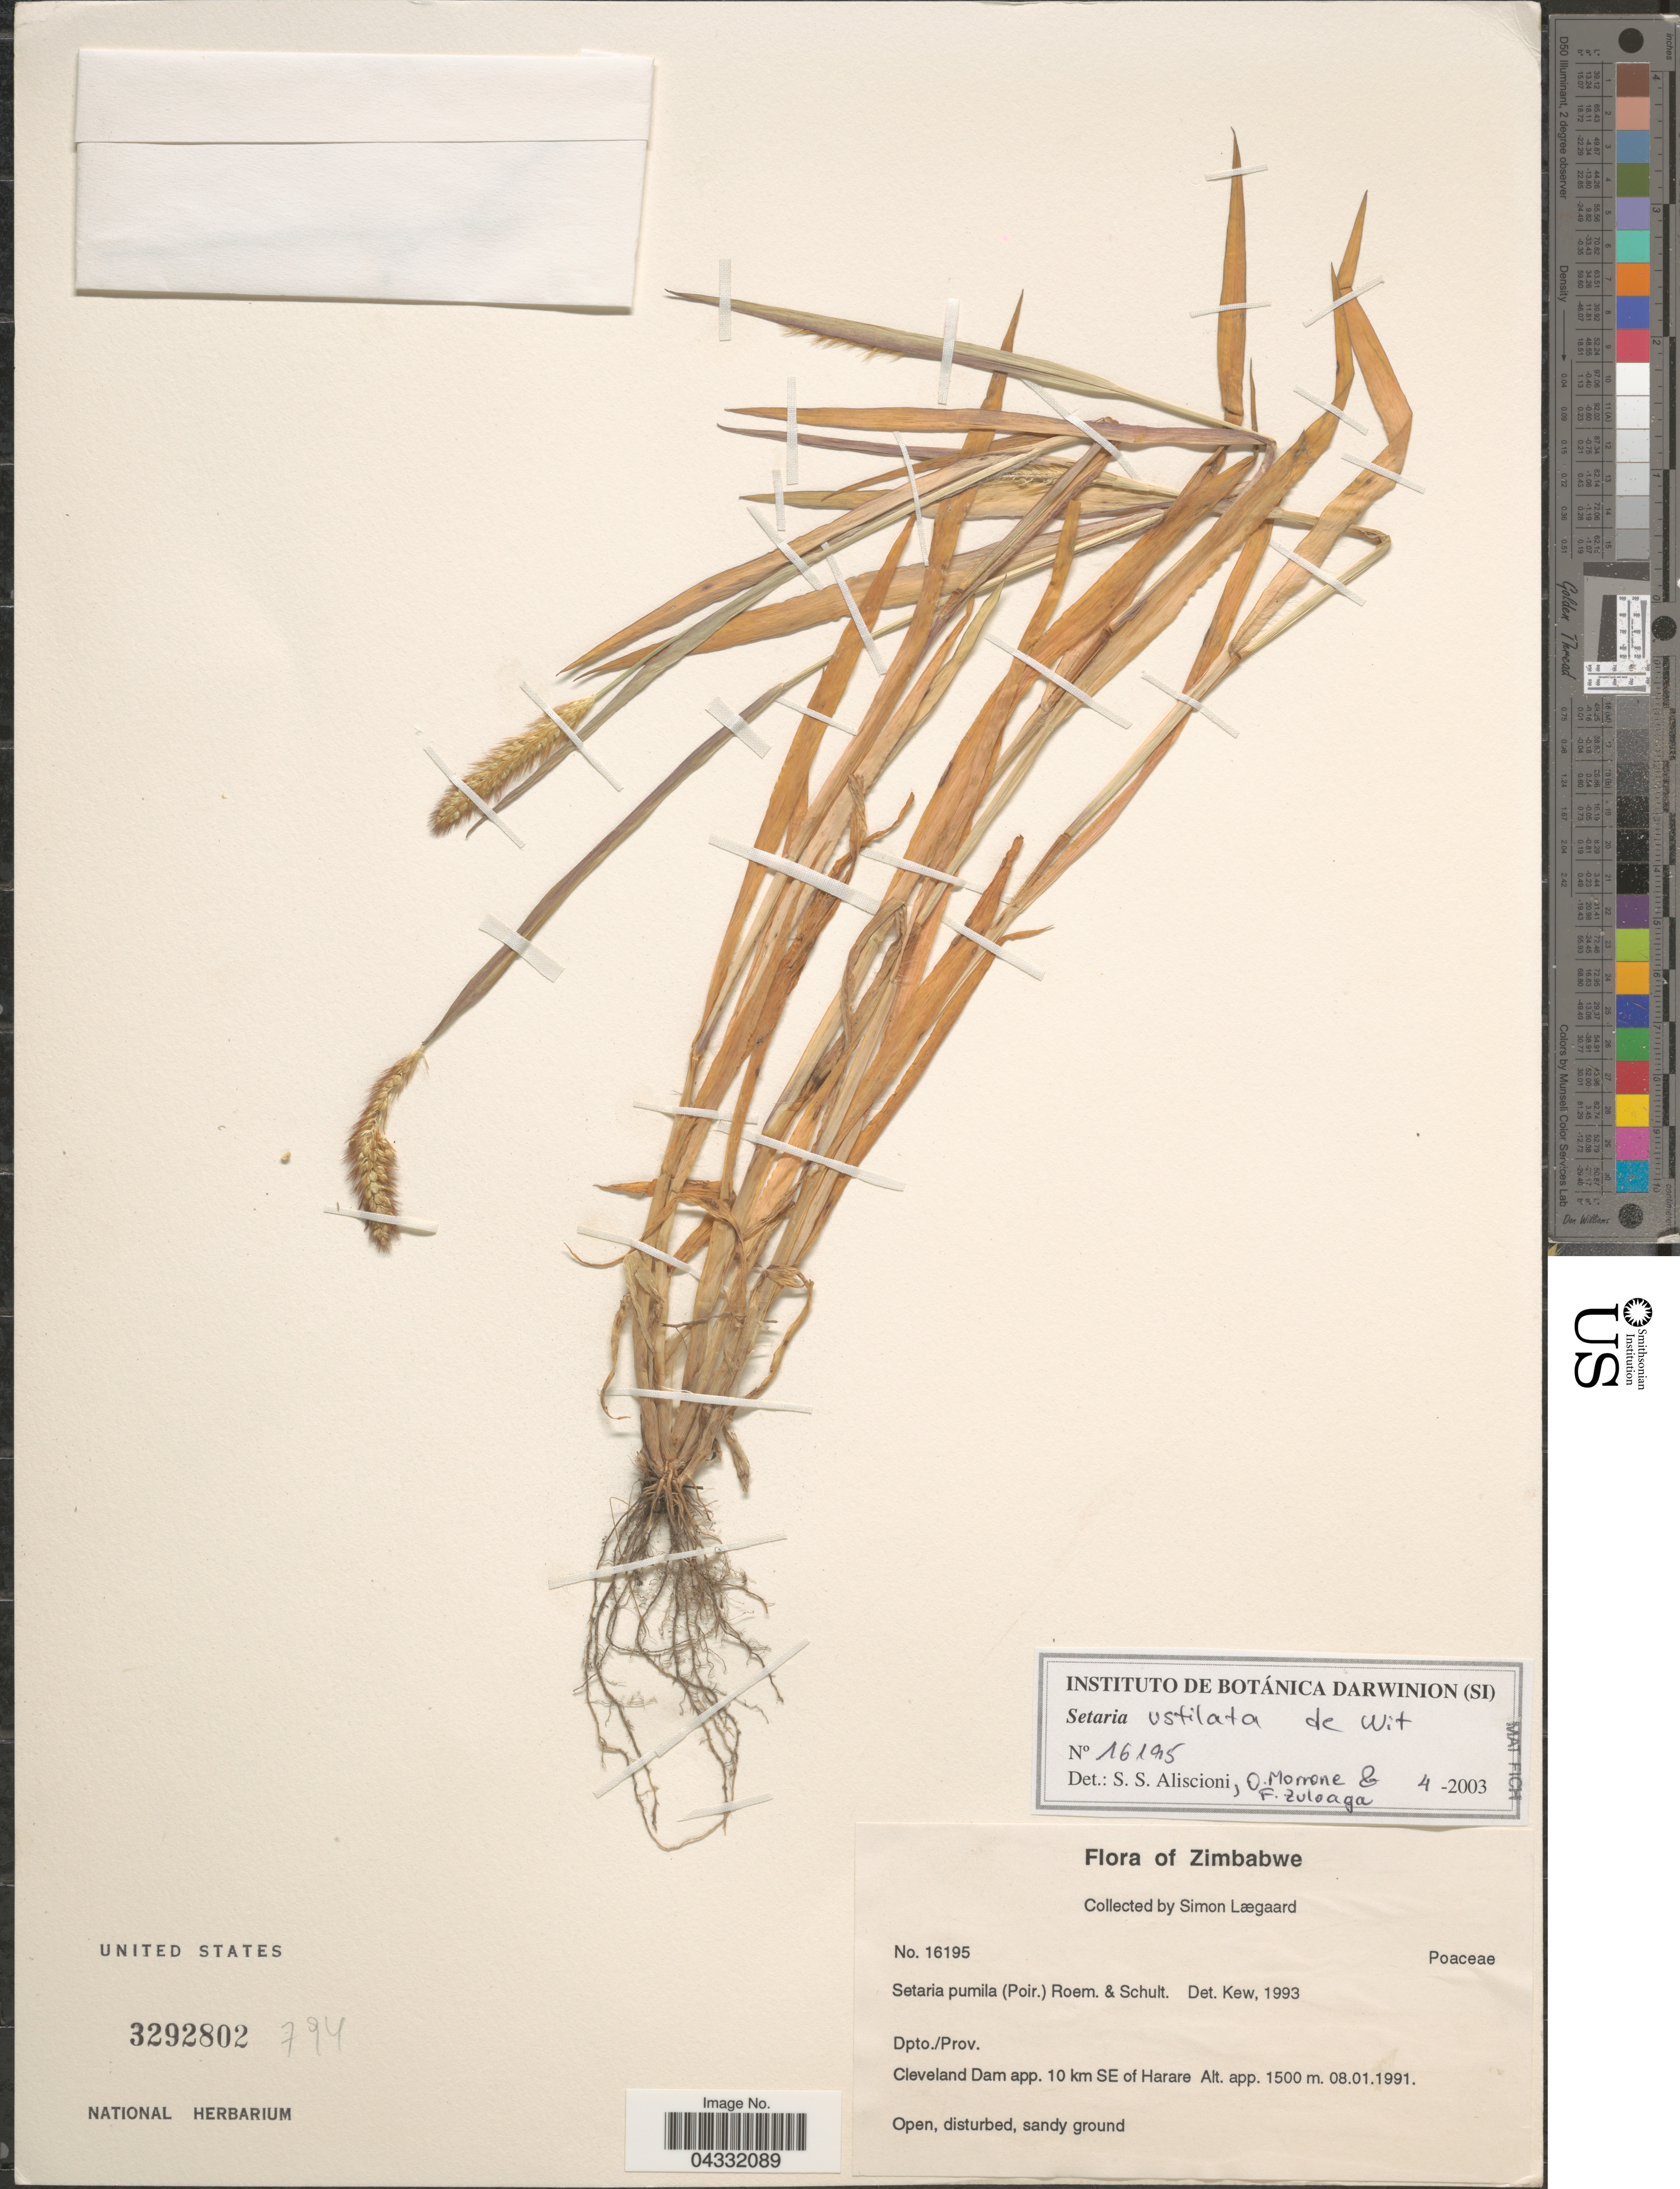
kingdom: Plantae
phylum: Tracheophyta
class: Liliopsida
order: Poales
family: Poaceae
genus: Setaria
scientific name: Setaria ustilata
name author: de Wit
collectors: S. Lægaard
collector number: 16195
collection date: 1991-01-08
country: Zimbabwe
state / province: Harare (city)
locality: Dpto./Prov. Cleveland Dam app. 10 km SE of Harare.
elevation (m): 1500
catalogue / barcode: US 3292802